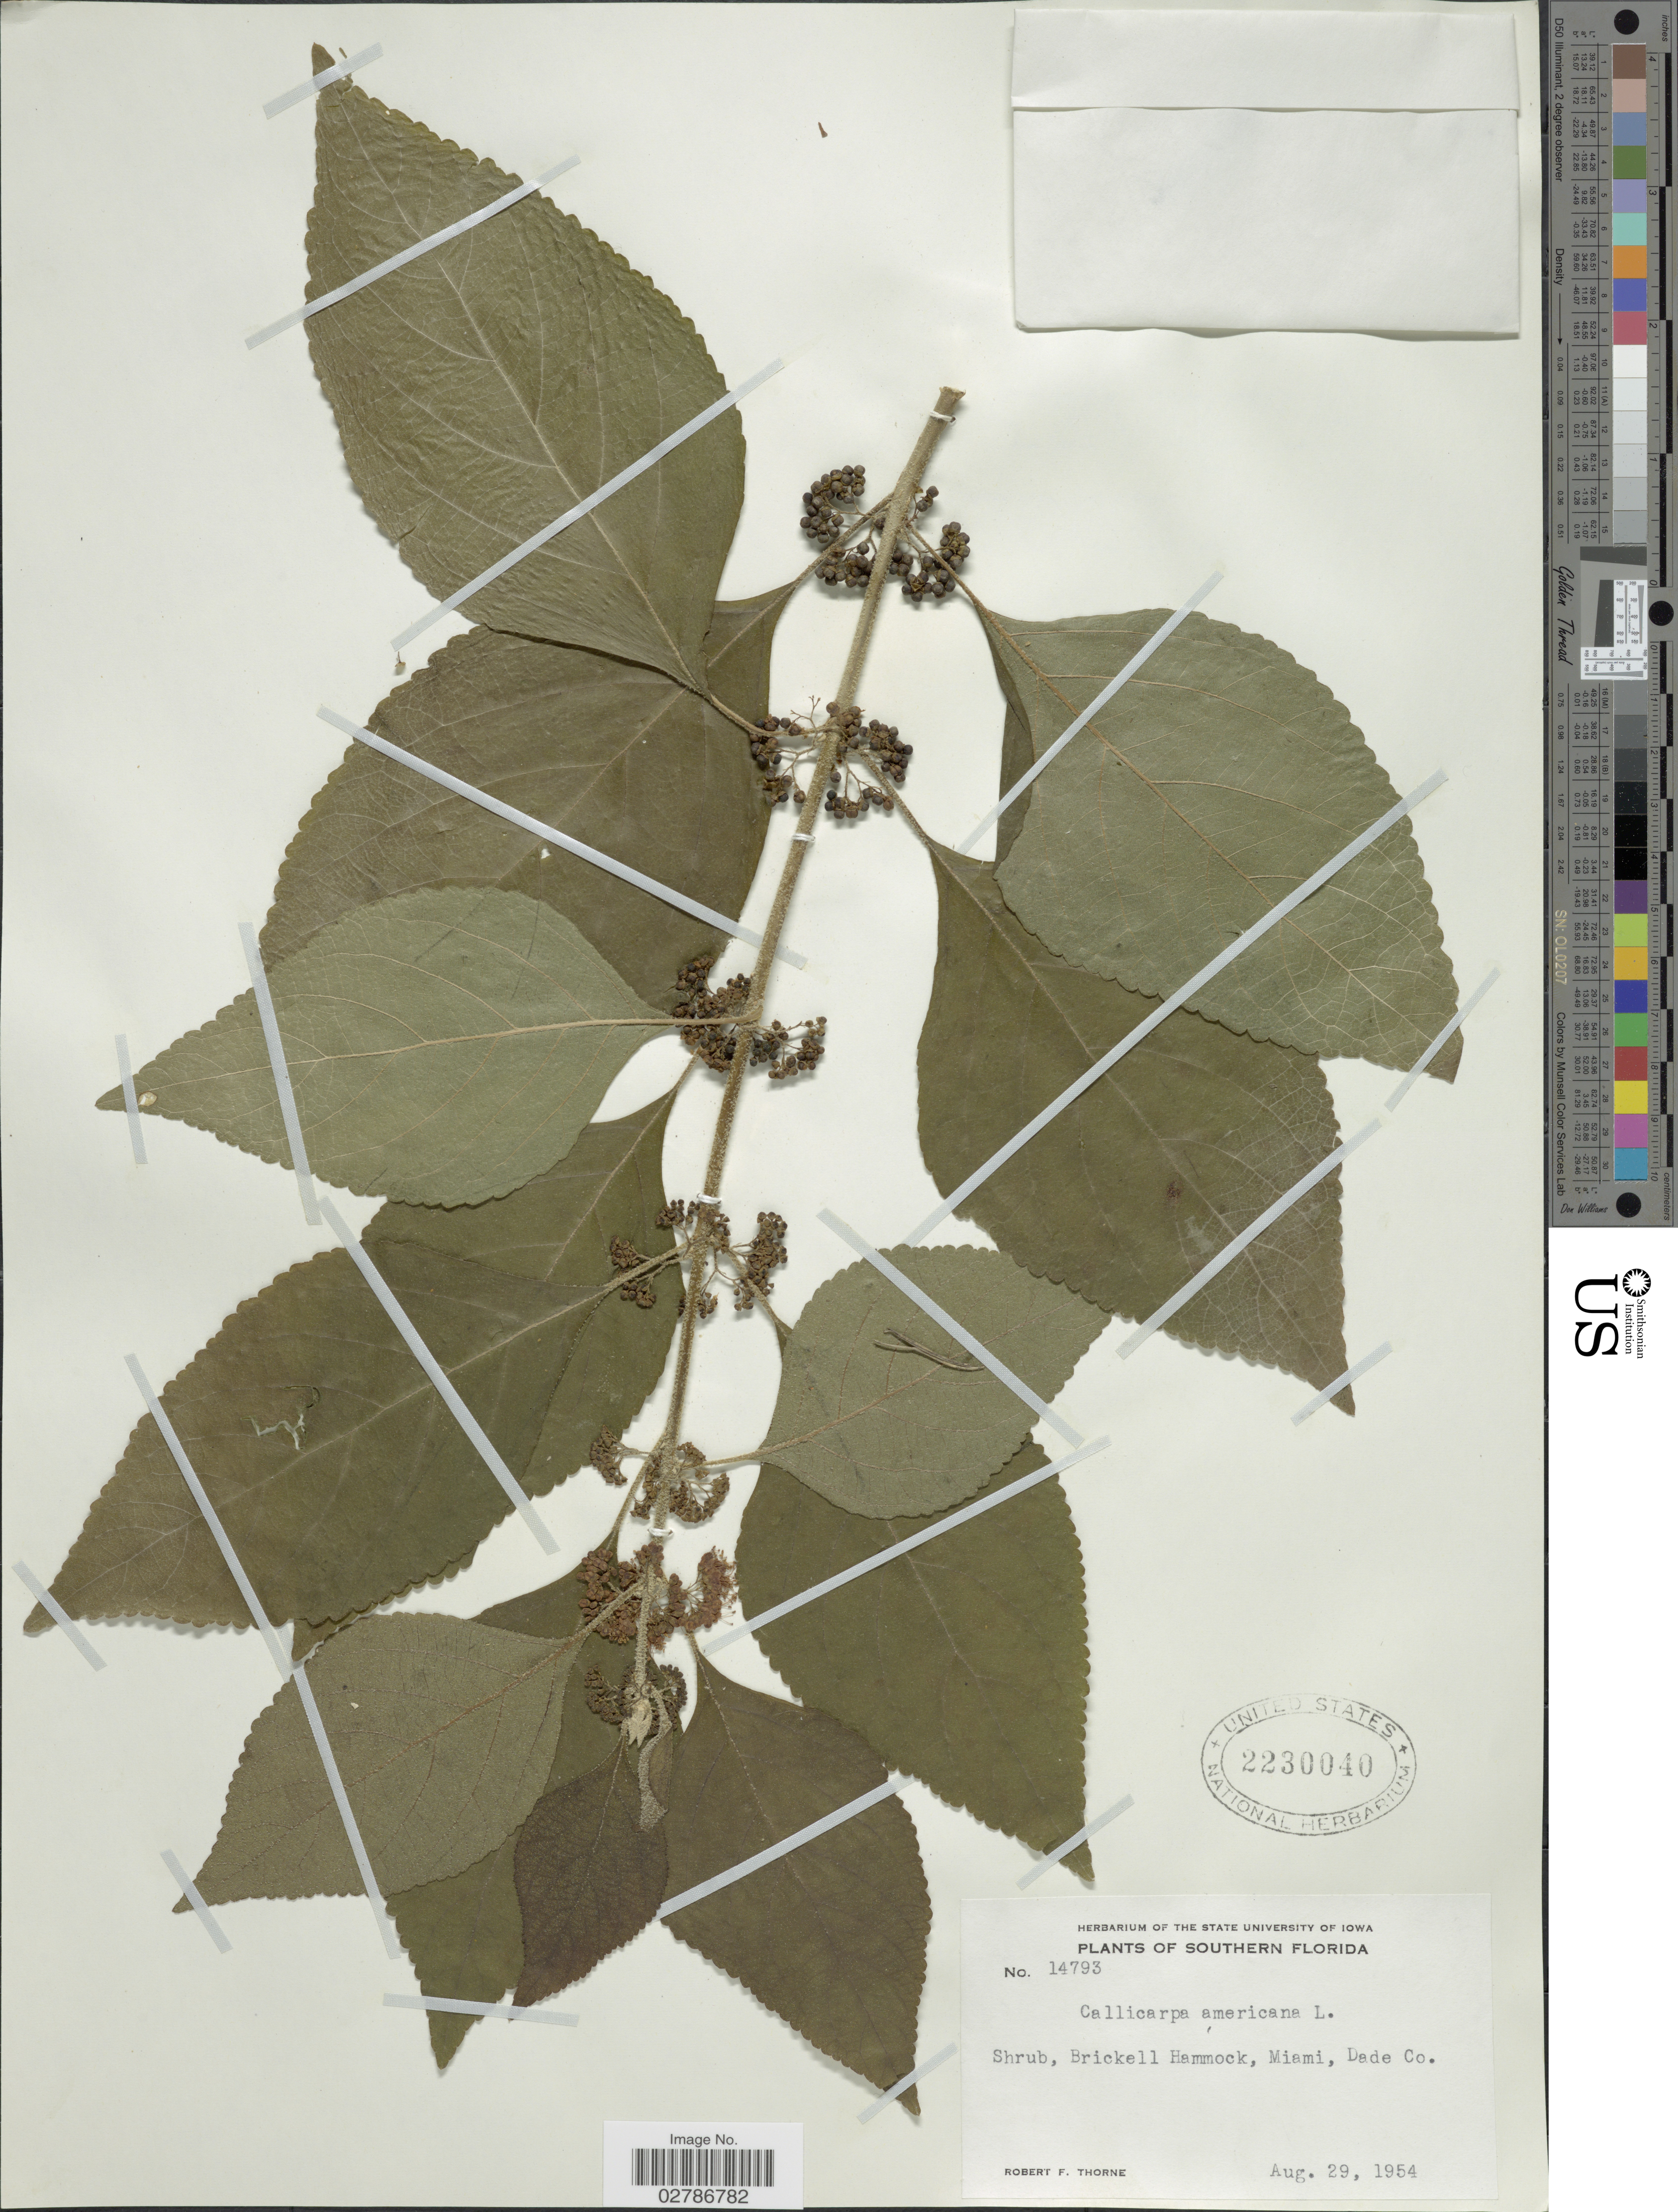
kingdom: Plantae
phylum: Tracheophyta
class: Magnoliopsida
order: Lamiales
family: Lamiaceae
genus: Callicarpa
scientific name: Callicarpa americana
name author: L.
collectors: R. F. Thorne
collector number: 14793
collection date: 1954-08-29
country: United States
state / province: Florida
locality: Southern Florida. Brickell Hammock, Miami, Dade Co.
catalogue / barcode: US 2230040